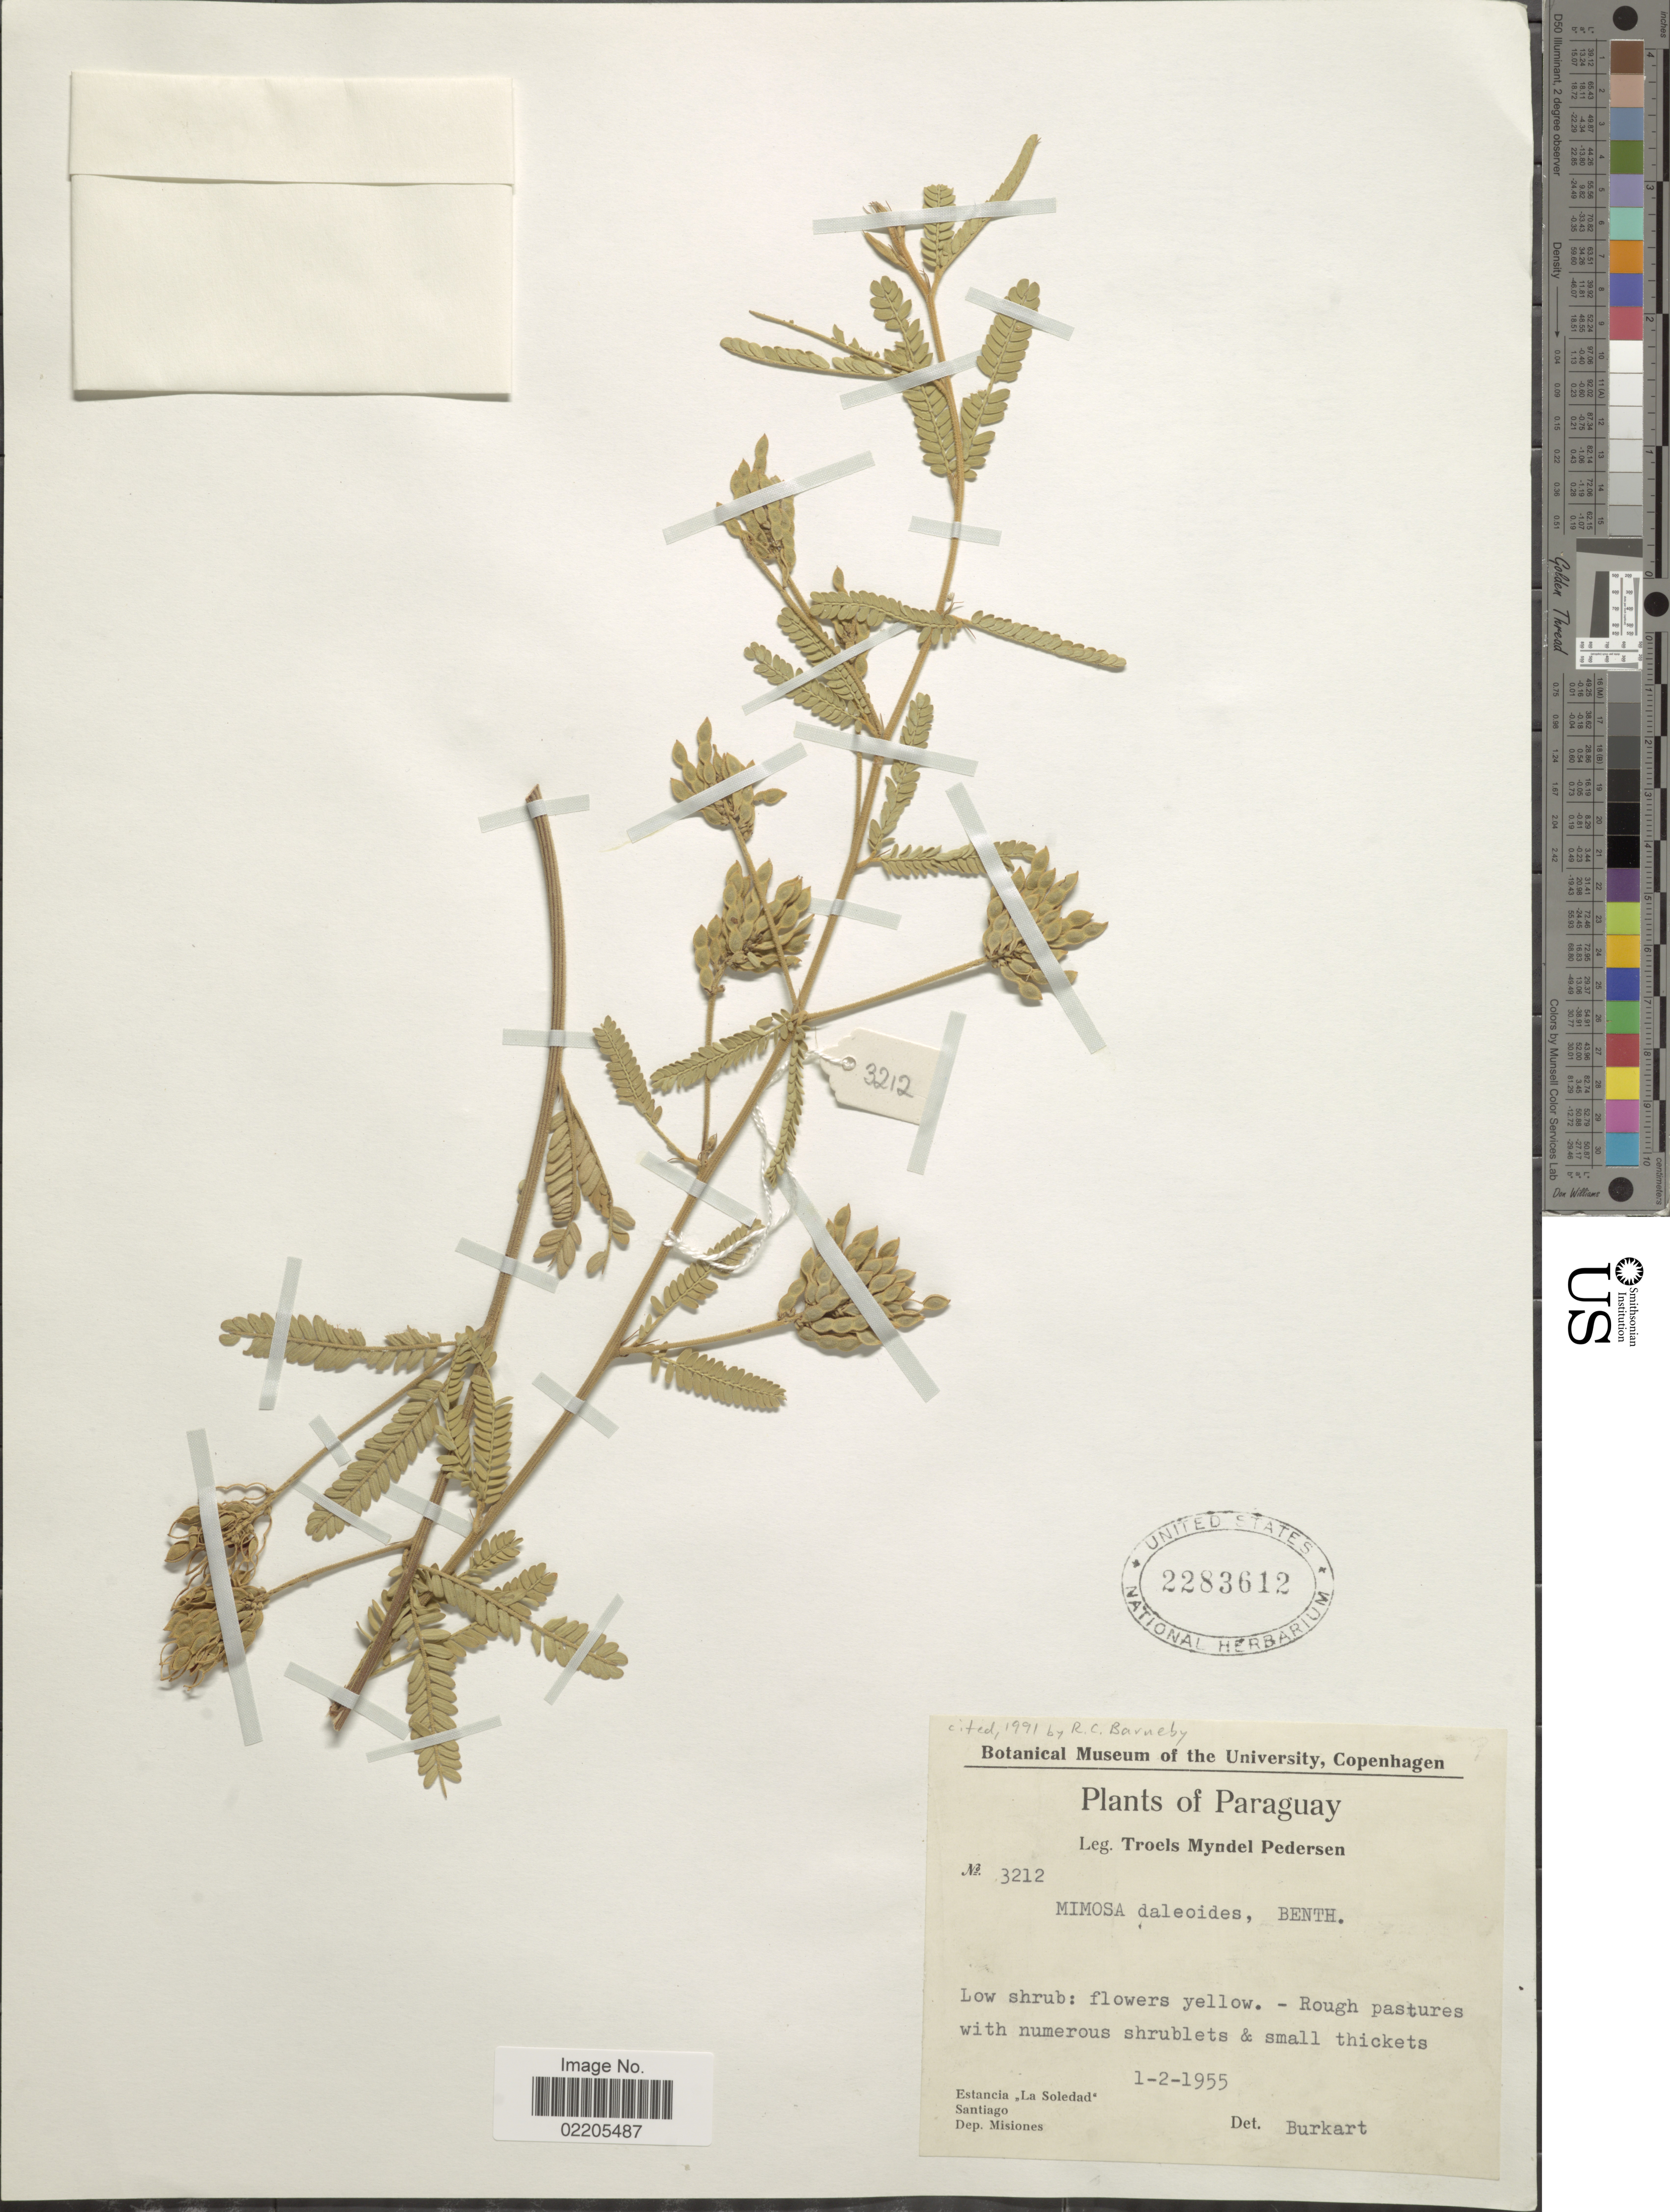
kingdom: Plantae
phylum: Tracheophyta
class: Magnoliopsida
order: Fabales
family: Fabaceae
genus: Mimosa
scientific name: Mimosa daleoides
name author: Benth.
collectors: T. Pederson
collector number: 3212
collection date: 1955-02-01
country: Paraguay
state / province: Misiones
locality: Estancia "La Soledad". Santiago. Dep. Misiones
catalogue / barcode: US 2283612